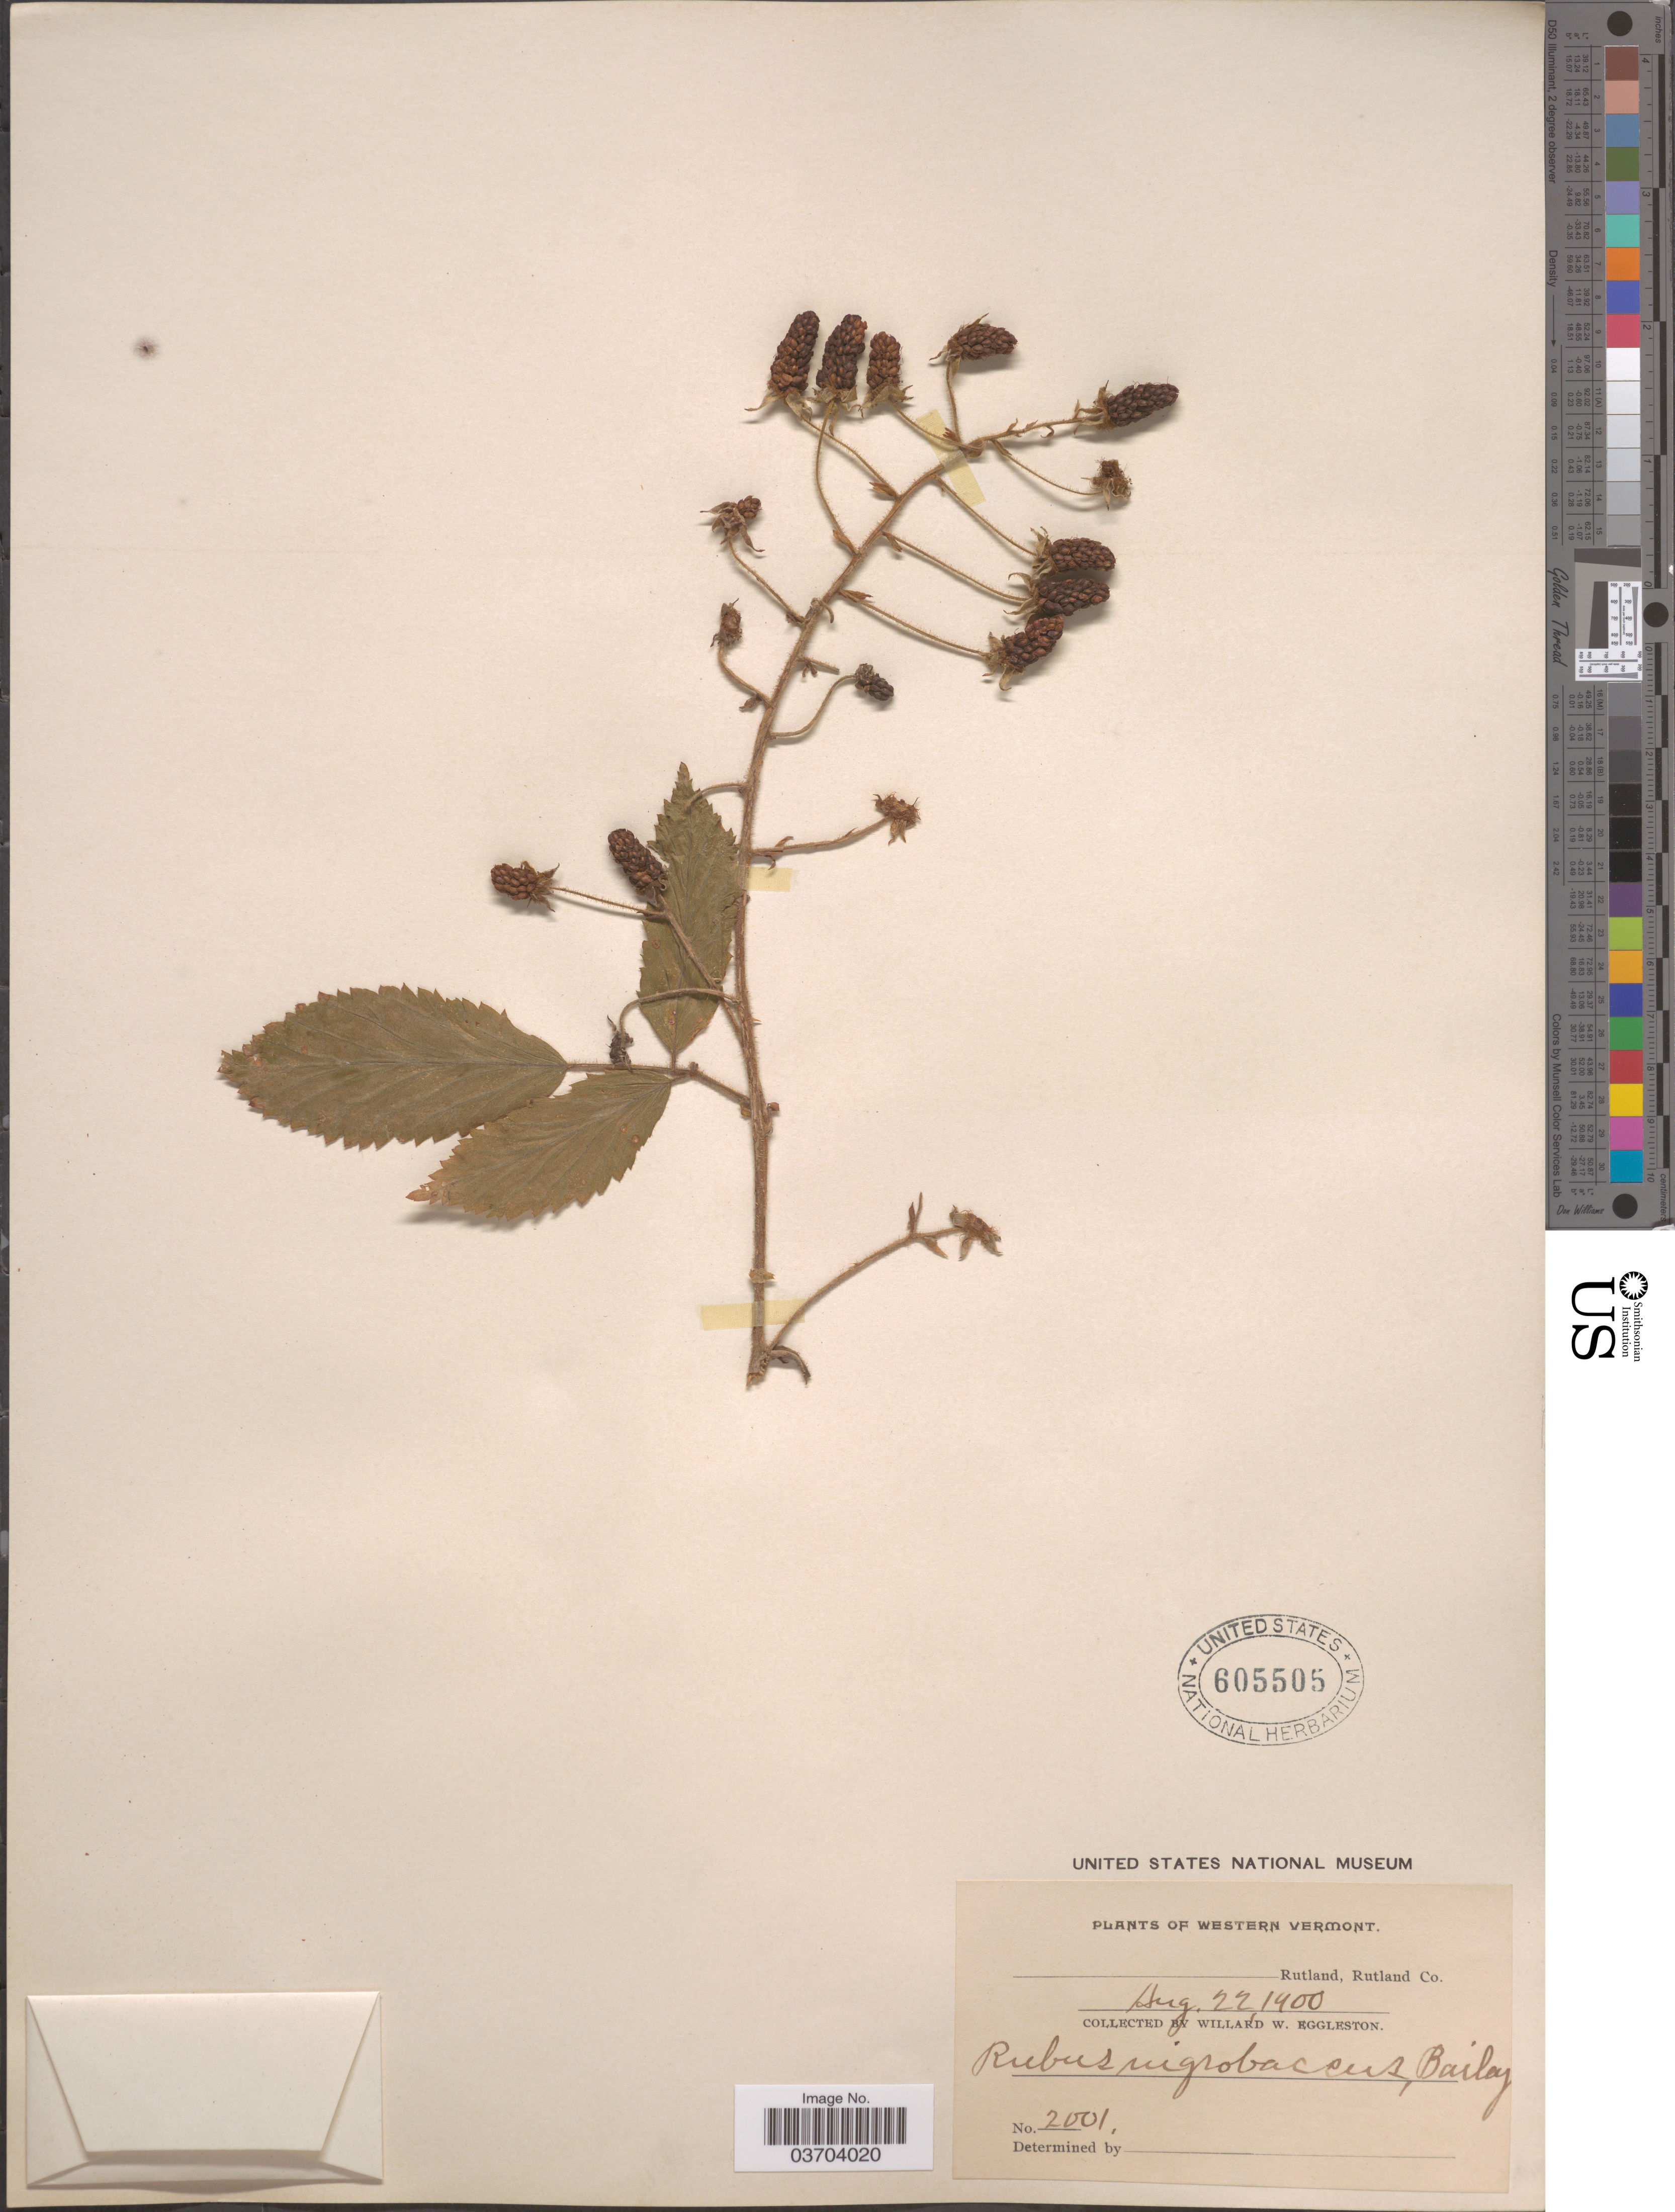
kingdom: Plantae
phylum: Tracheophyta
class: Magnoliopsida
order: Rosales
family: Rosaceae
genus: Rubus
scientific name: Rubus allegheniensis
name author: Porter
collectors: W. W. Eggleston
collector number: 2001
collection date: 1900-08-22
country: United States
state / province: Vermont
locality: Western Vermont. Rutland, Rutland Co.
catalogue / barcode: US 605505